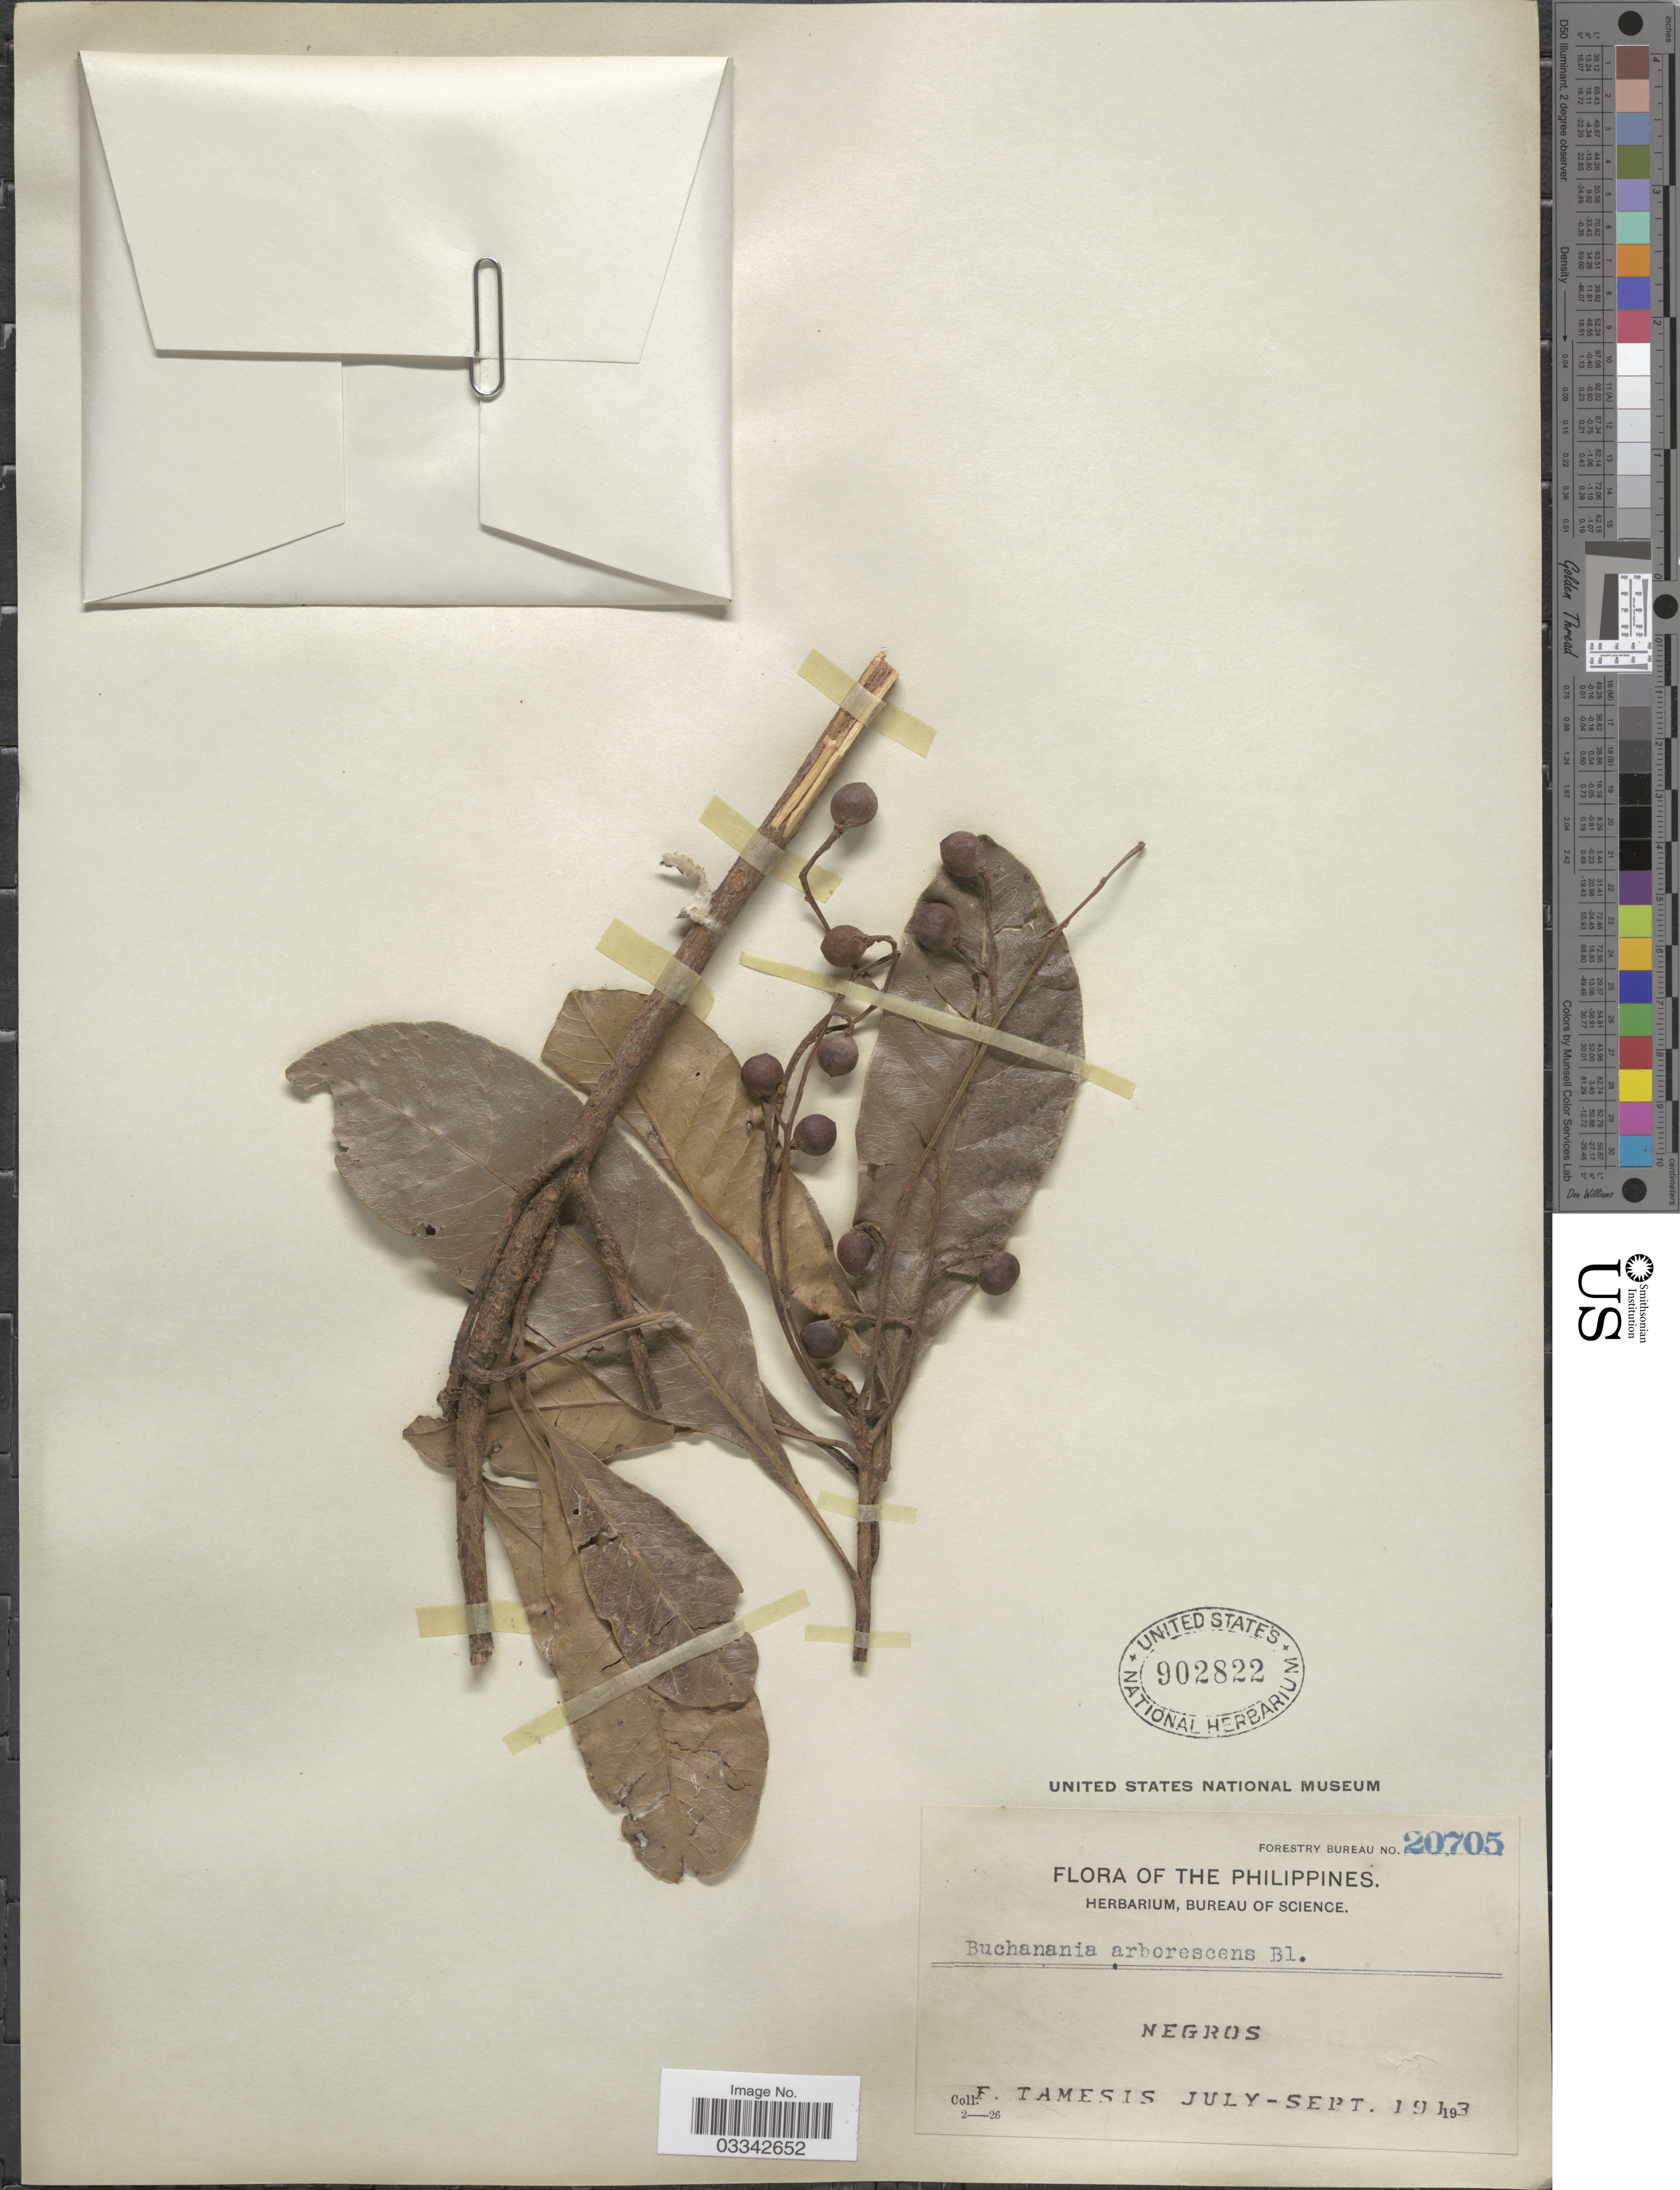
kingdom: Plantae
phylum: Tracheophyta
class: Magnoliopsida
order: Sapindales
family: Anacardiaceae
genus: Buchanania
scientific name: Buchanania arborescens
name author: (Blume) Blume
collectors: F. Tamesis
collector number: Forestry Bureau 20705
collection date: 1913-07/1913-09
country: Philippines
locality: Negros.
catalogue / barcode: US 902822